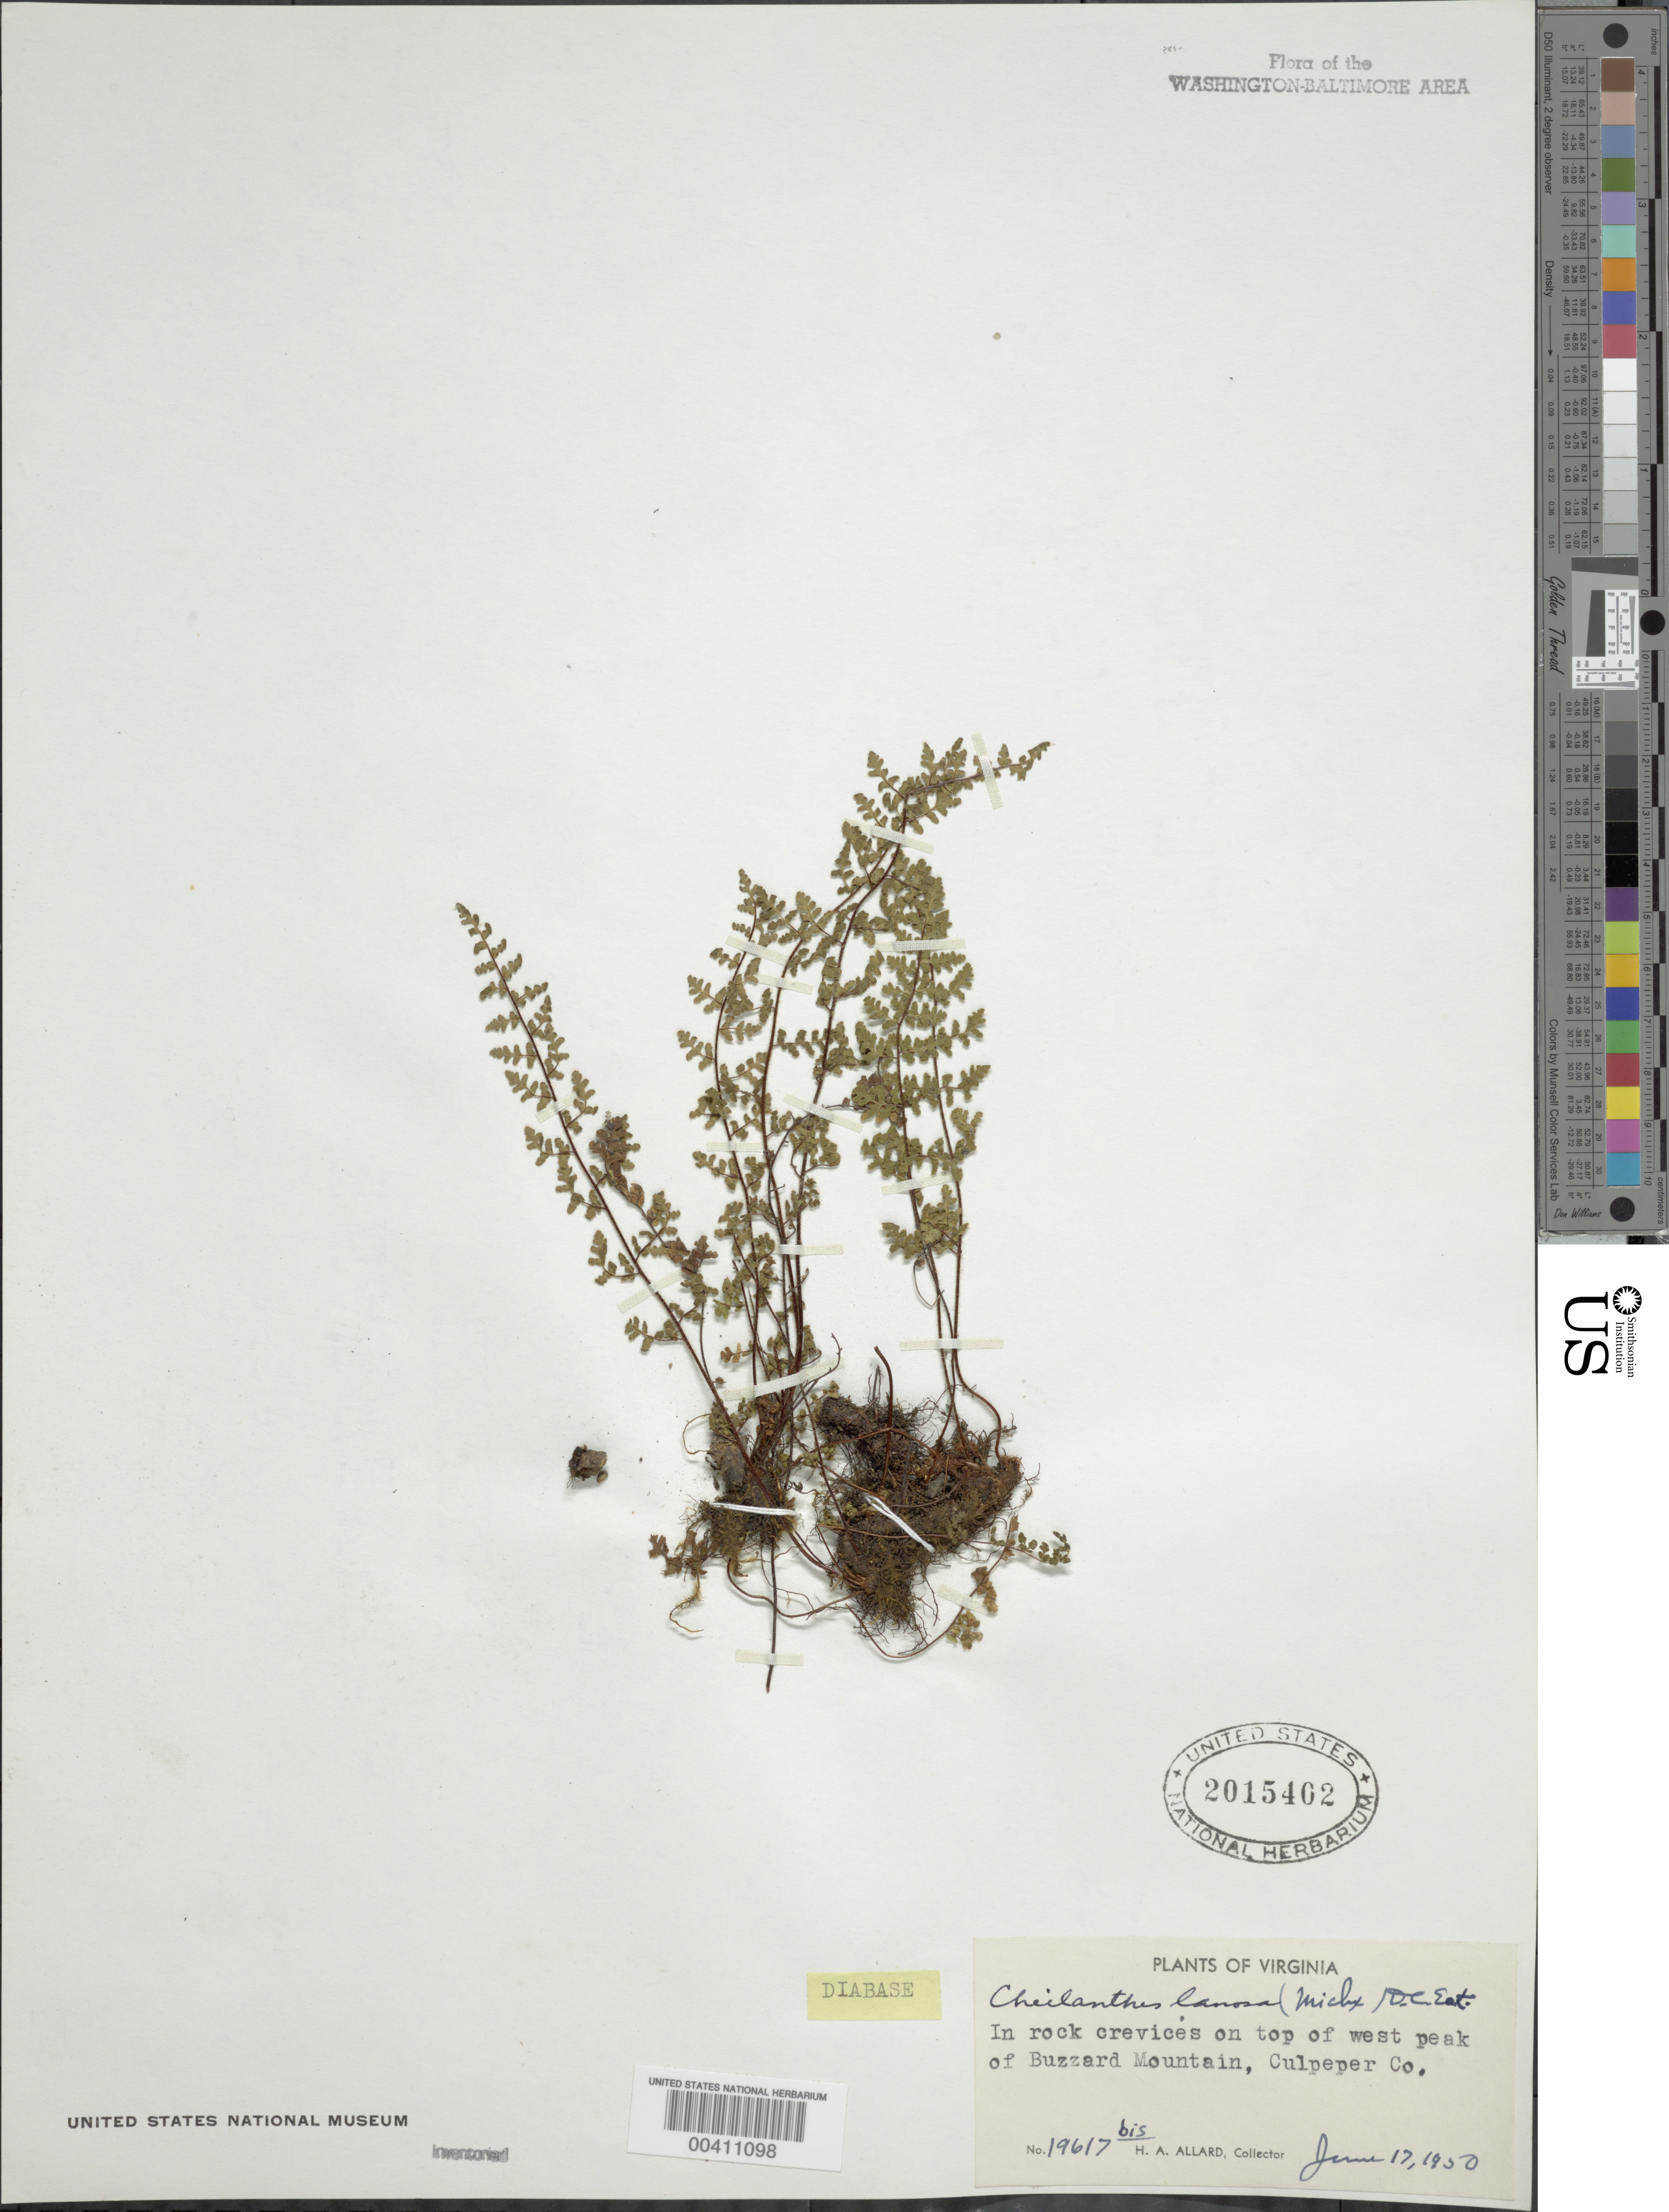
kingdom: Plantae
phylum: Tracheophyta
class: Polypodiopsida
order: Polypodiales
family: Pteridaceae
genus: Myriopteris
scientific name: Myriopteris lanosa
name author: (Michx.) Grusz & Windham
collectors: H. A. Allard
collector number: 19617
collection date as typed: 17 Jun 1950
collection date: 1950-06-17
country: United States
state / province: Virginia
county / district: Culpeper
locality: Buzzard Mountain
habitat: Diabase rock crevices on top of w peak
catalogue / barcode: US 2015402